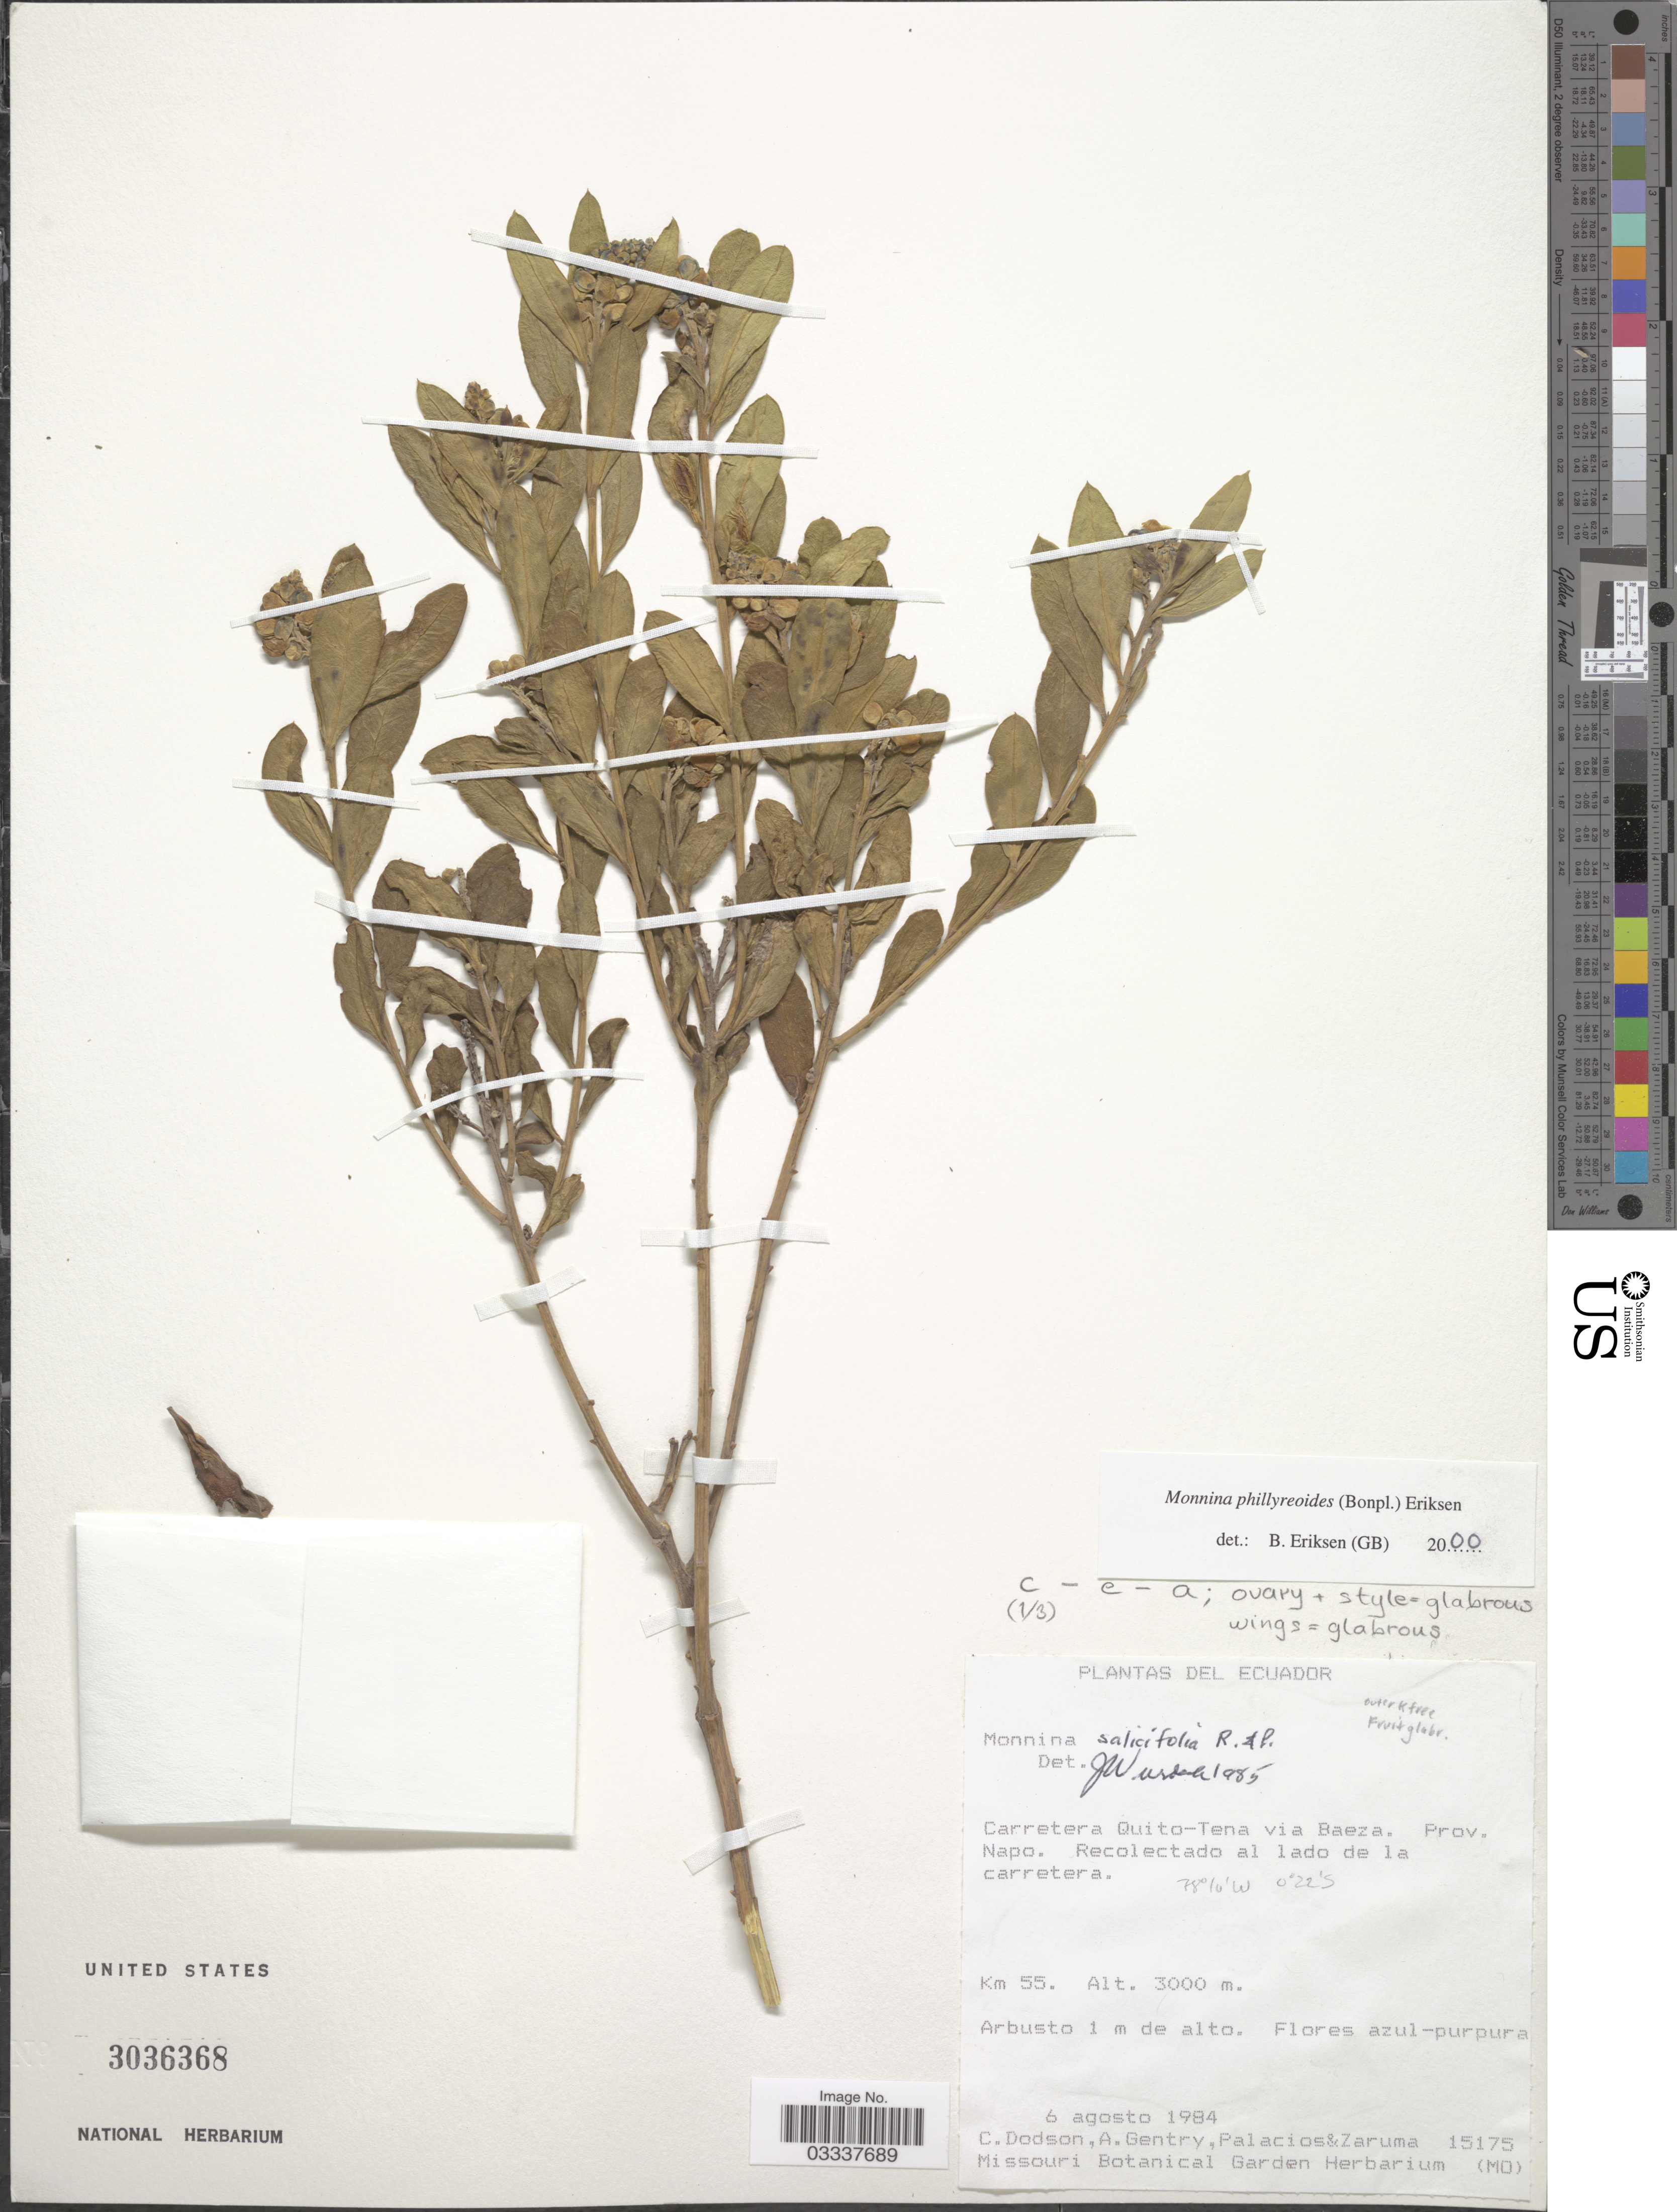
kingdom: Plantae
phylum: Tracheophyta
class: Magnoliopsida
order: Fabales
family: Polygalaceae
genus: Monnina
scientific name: Monnina phillyreoides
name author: (Bonpl.) B. Eriksen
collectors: C. Dodson, A. H. Gentry, Palacios, -- & -. Zaruma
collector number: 15175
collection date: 1984-08-06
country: Ecuador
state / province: Napo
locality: Carretera Quito-Tena via Baeza, Km 55.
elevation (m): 3000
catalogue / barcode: US 3036368